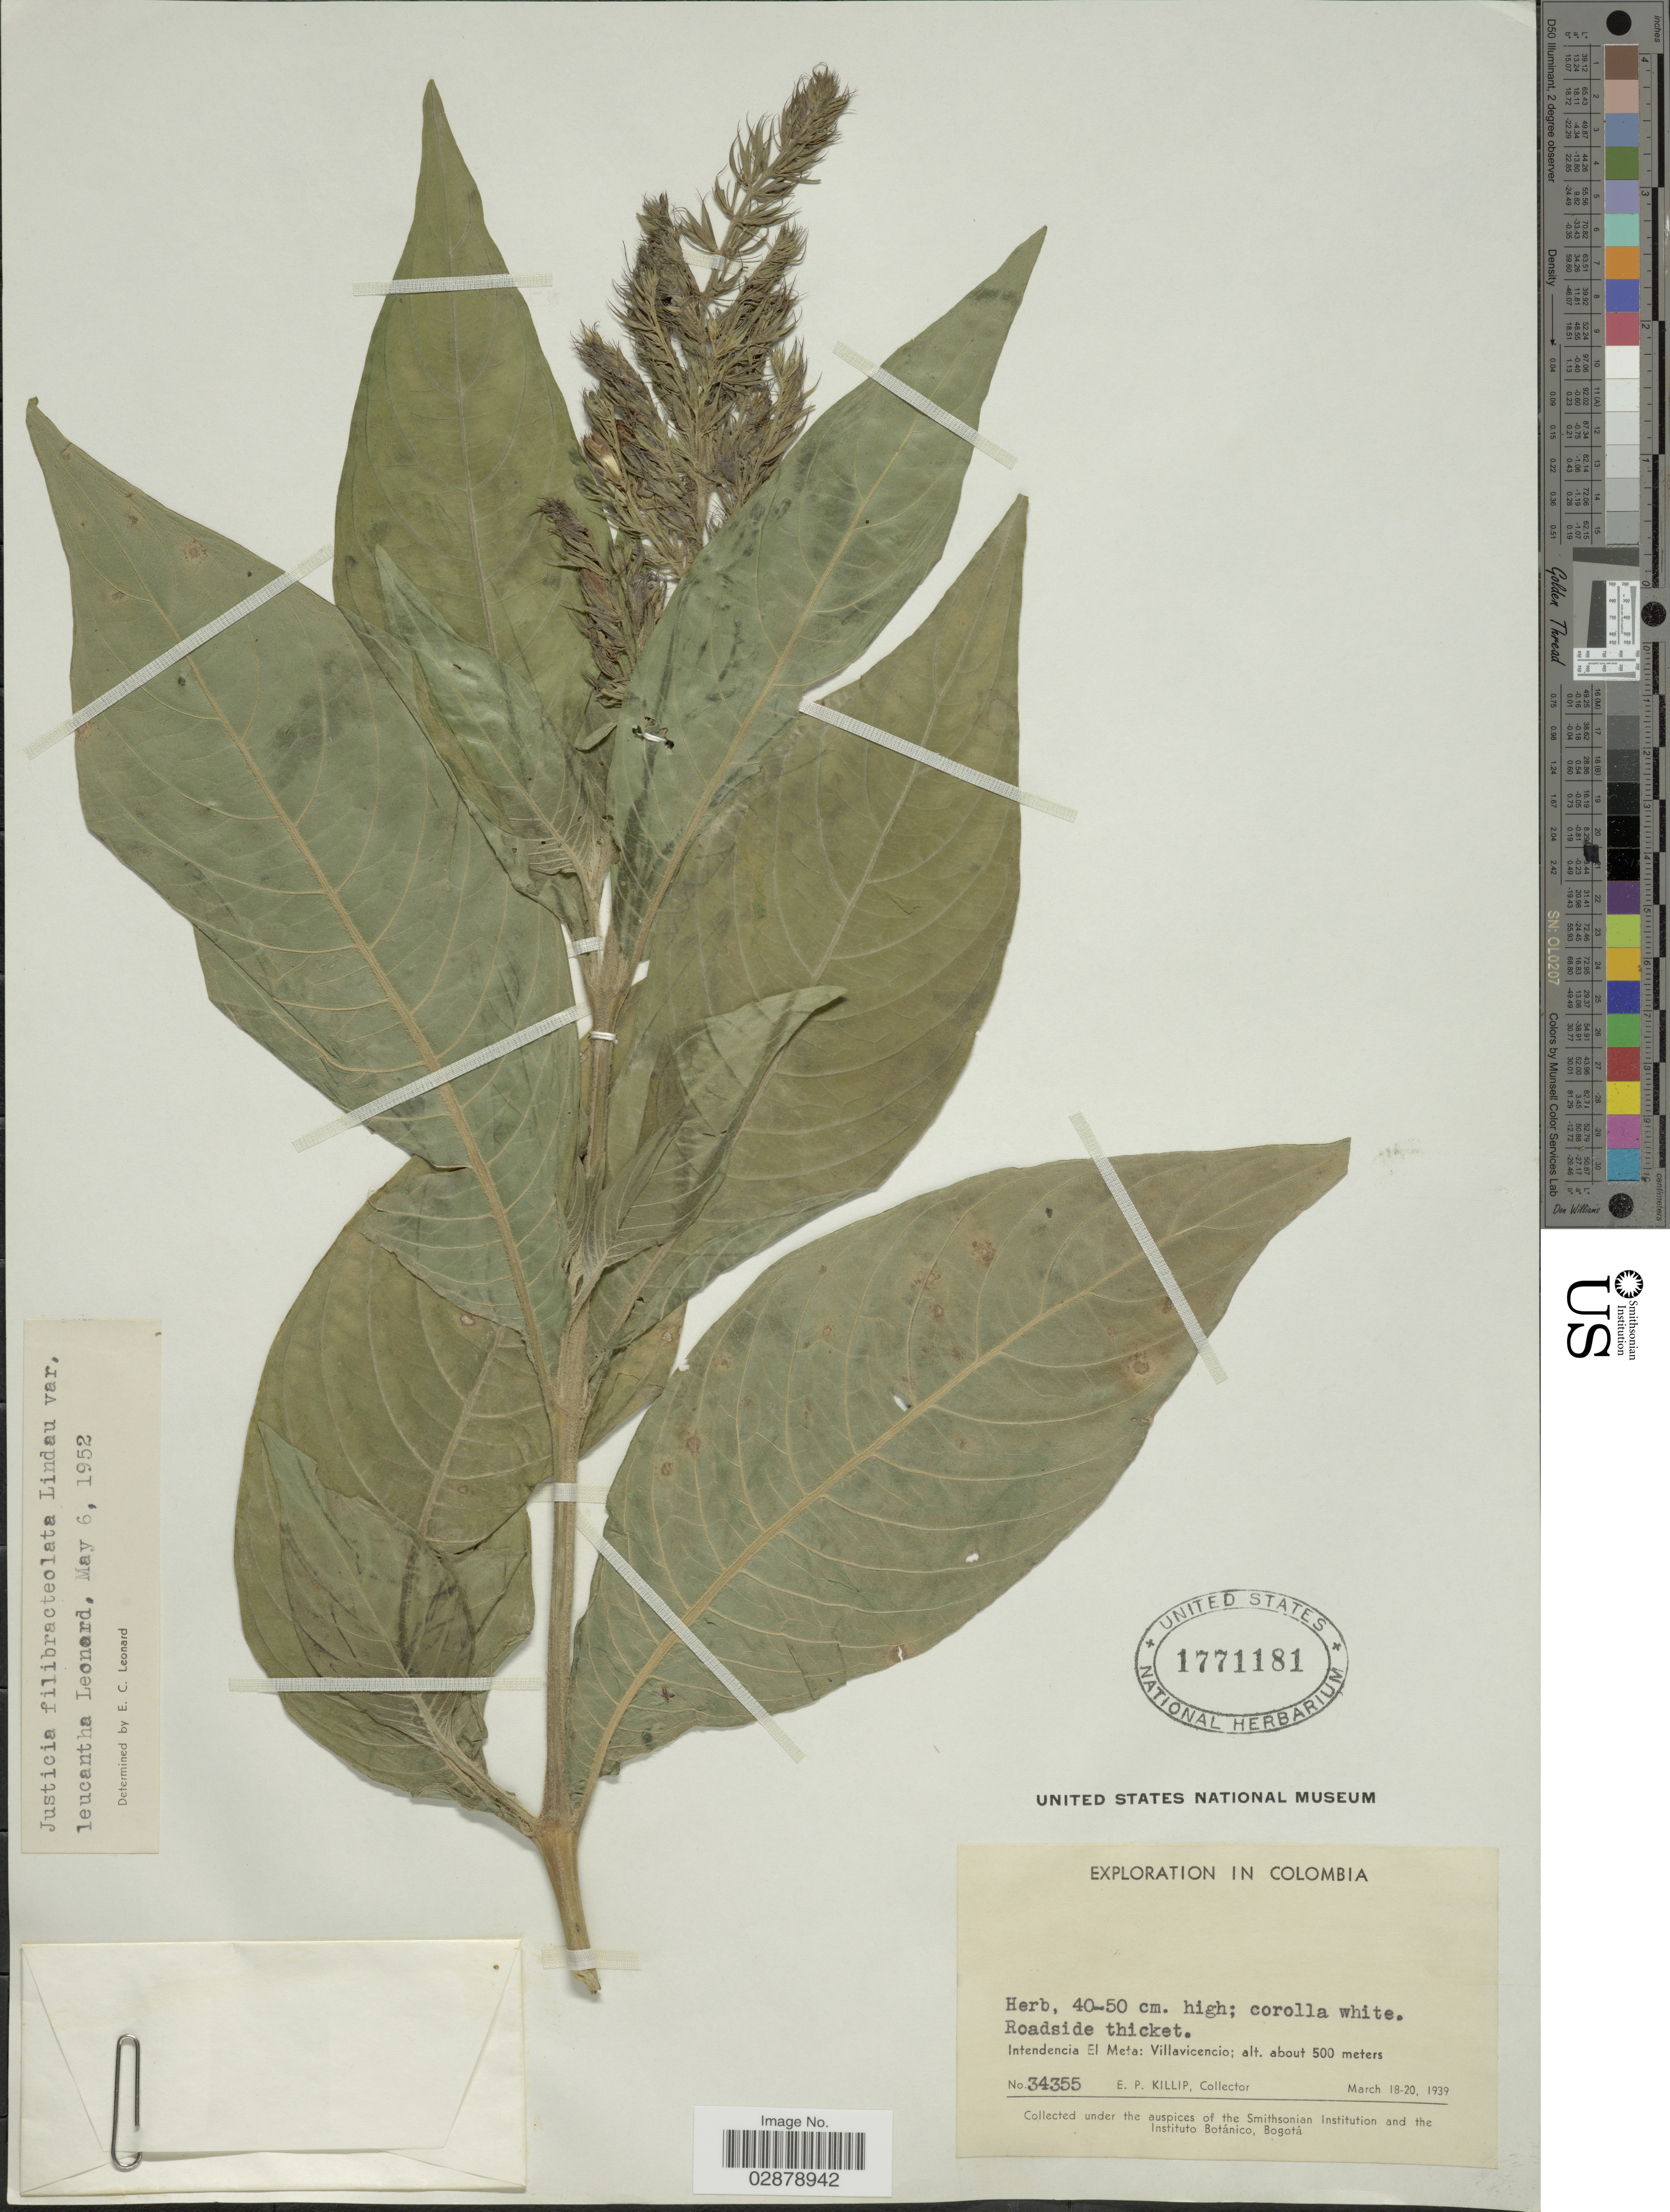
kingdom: Plantae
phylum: Tracheophyta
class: Magnoliopsida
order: Lamiales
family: Acanthaceae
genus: Justicia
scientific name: Justicia filibracteolata var. leucantha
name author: Leonard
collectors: E. P. Killip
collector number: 34355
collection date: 1939-03-18/1939-03-20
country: Colombia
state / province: Meta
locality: Intendencia El Meta: Villavicencio.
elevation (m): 500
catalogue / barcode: US 1771181